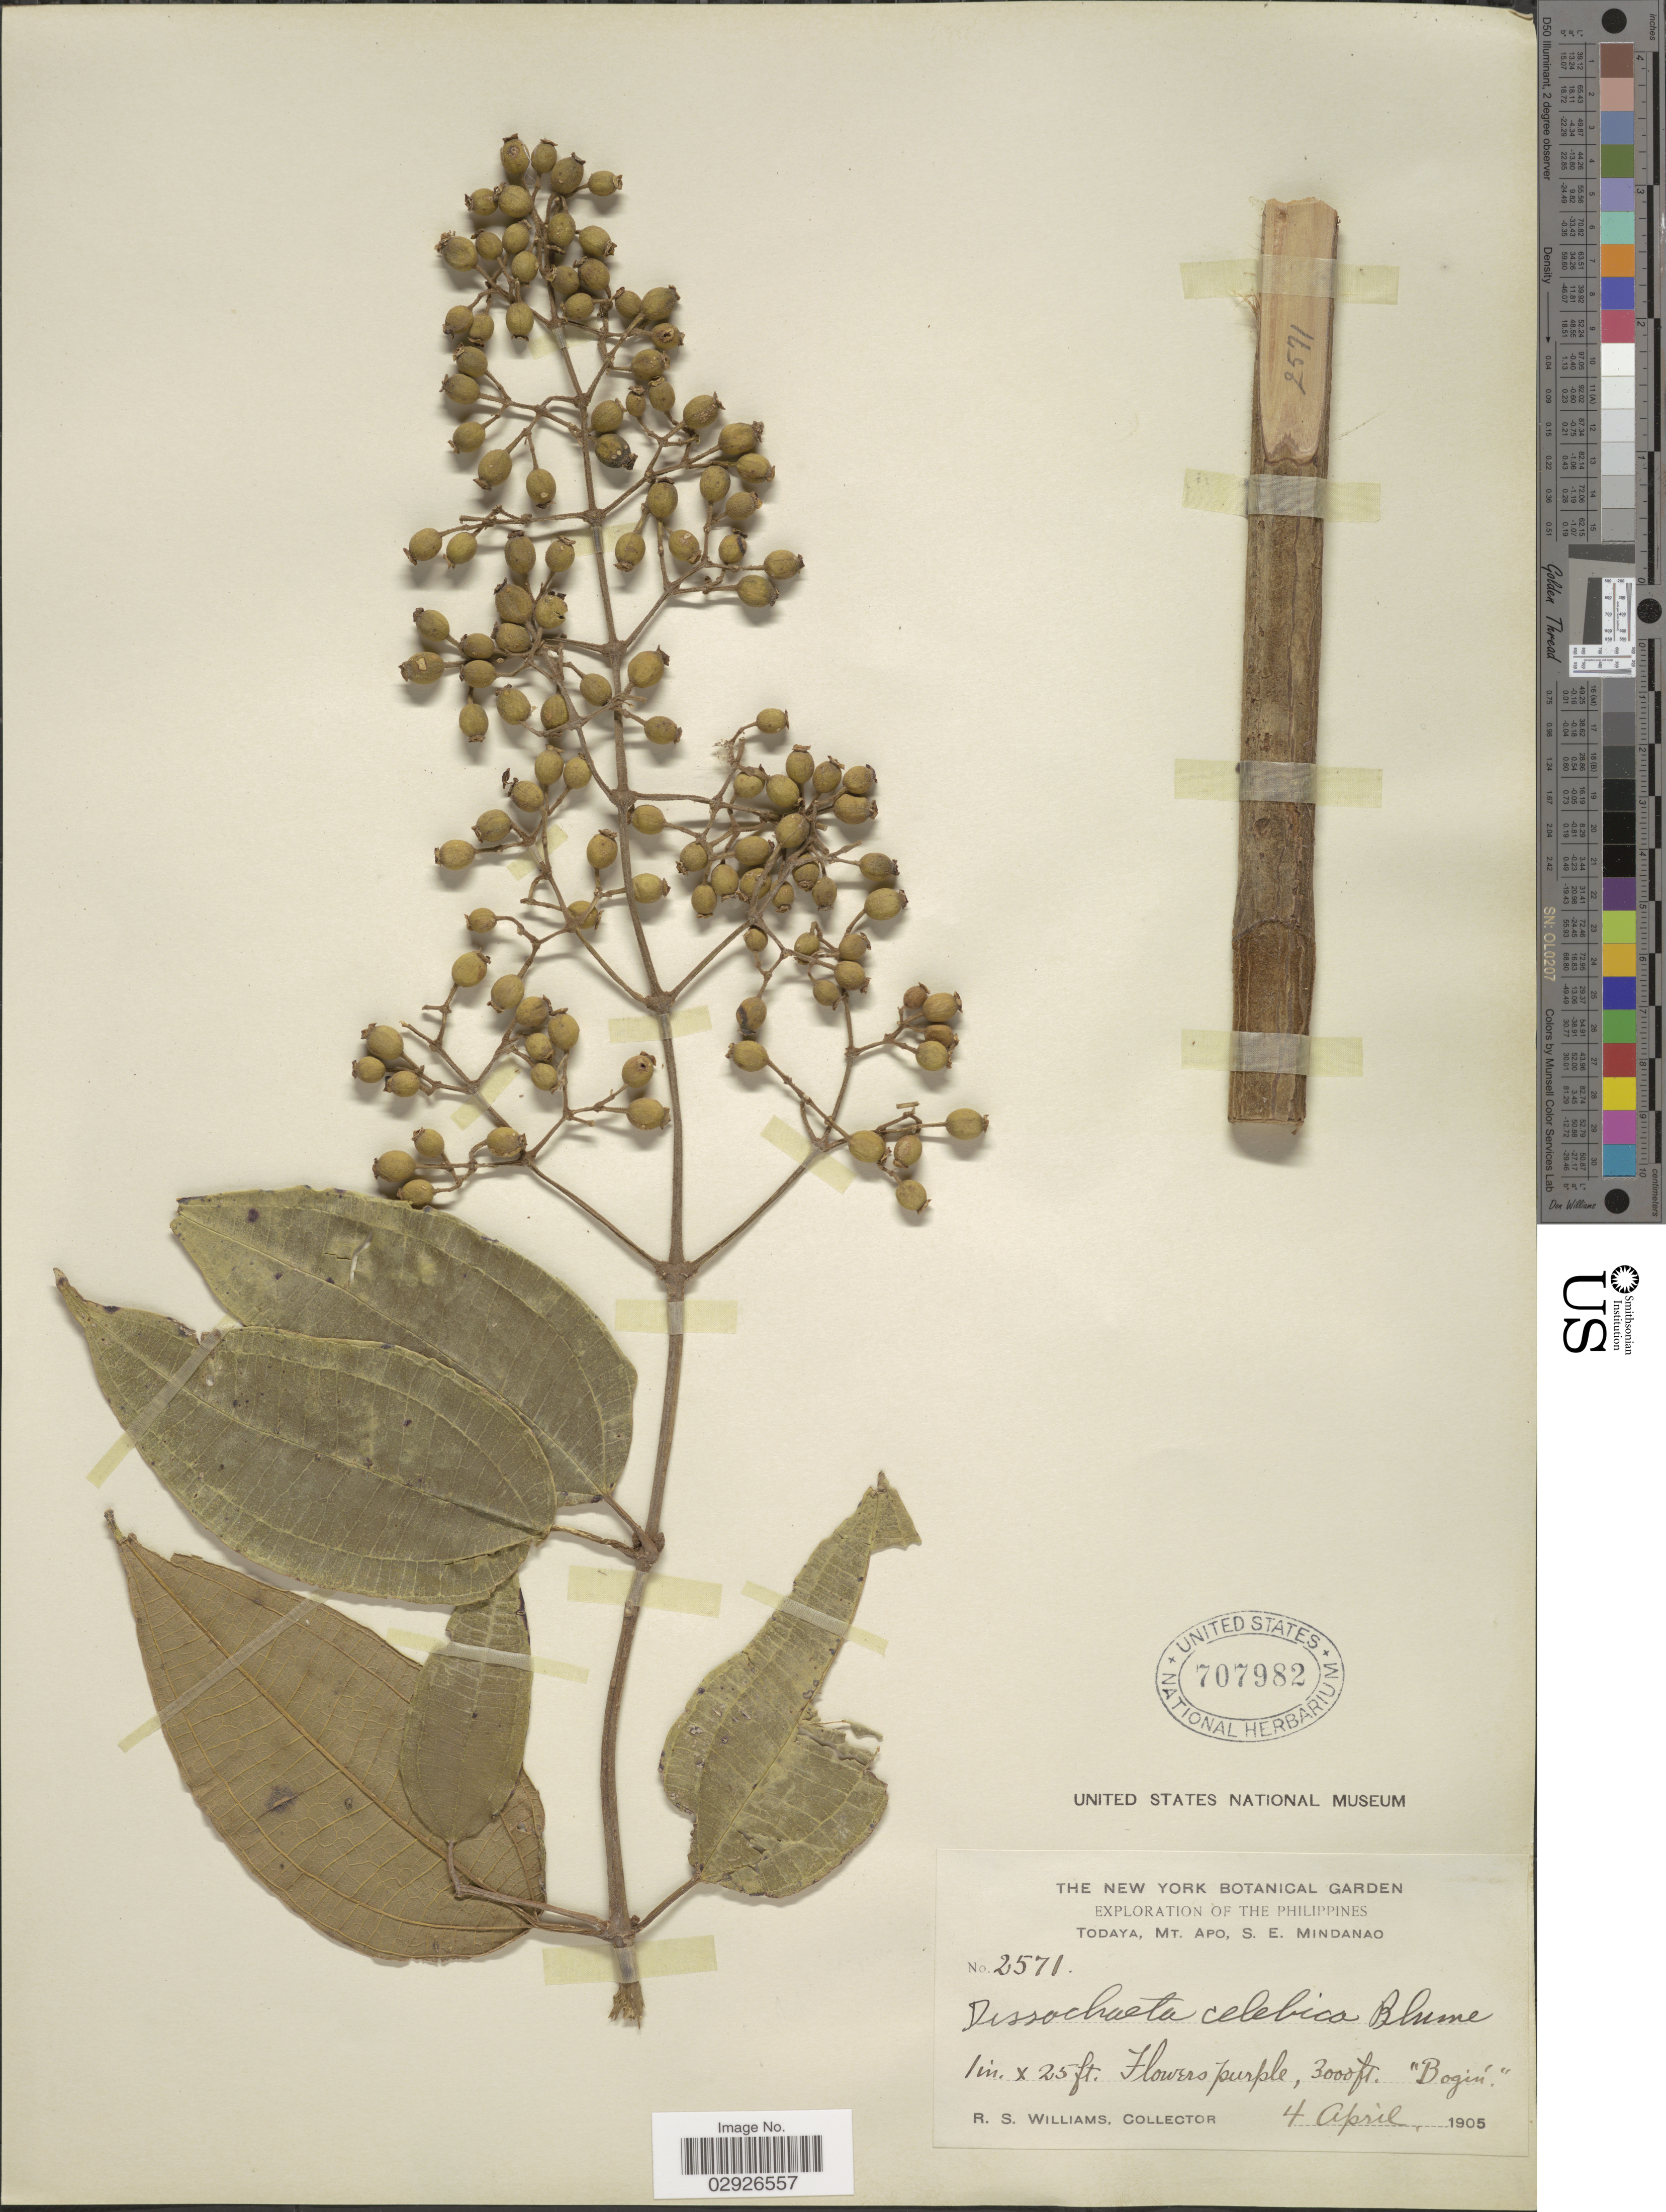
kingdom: Plantae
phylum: Tracheophyta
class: Magnoliopsida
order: Myrtales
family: Melastomataceae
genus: Dissochaeta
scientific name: Dissochaeta celebica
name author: Blume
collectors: R. S. Williams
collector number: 2571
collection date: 1905-04-04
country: Philippines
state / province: Davao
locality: Todaya, Mt. Apo, S. E. Mindanao.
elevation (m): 914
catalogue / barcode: US 707982